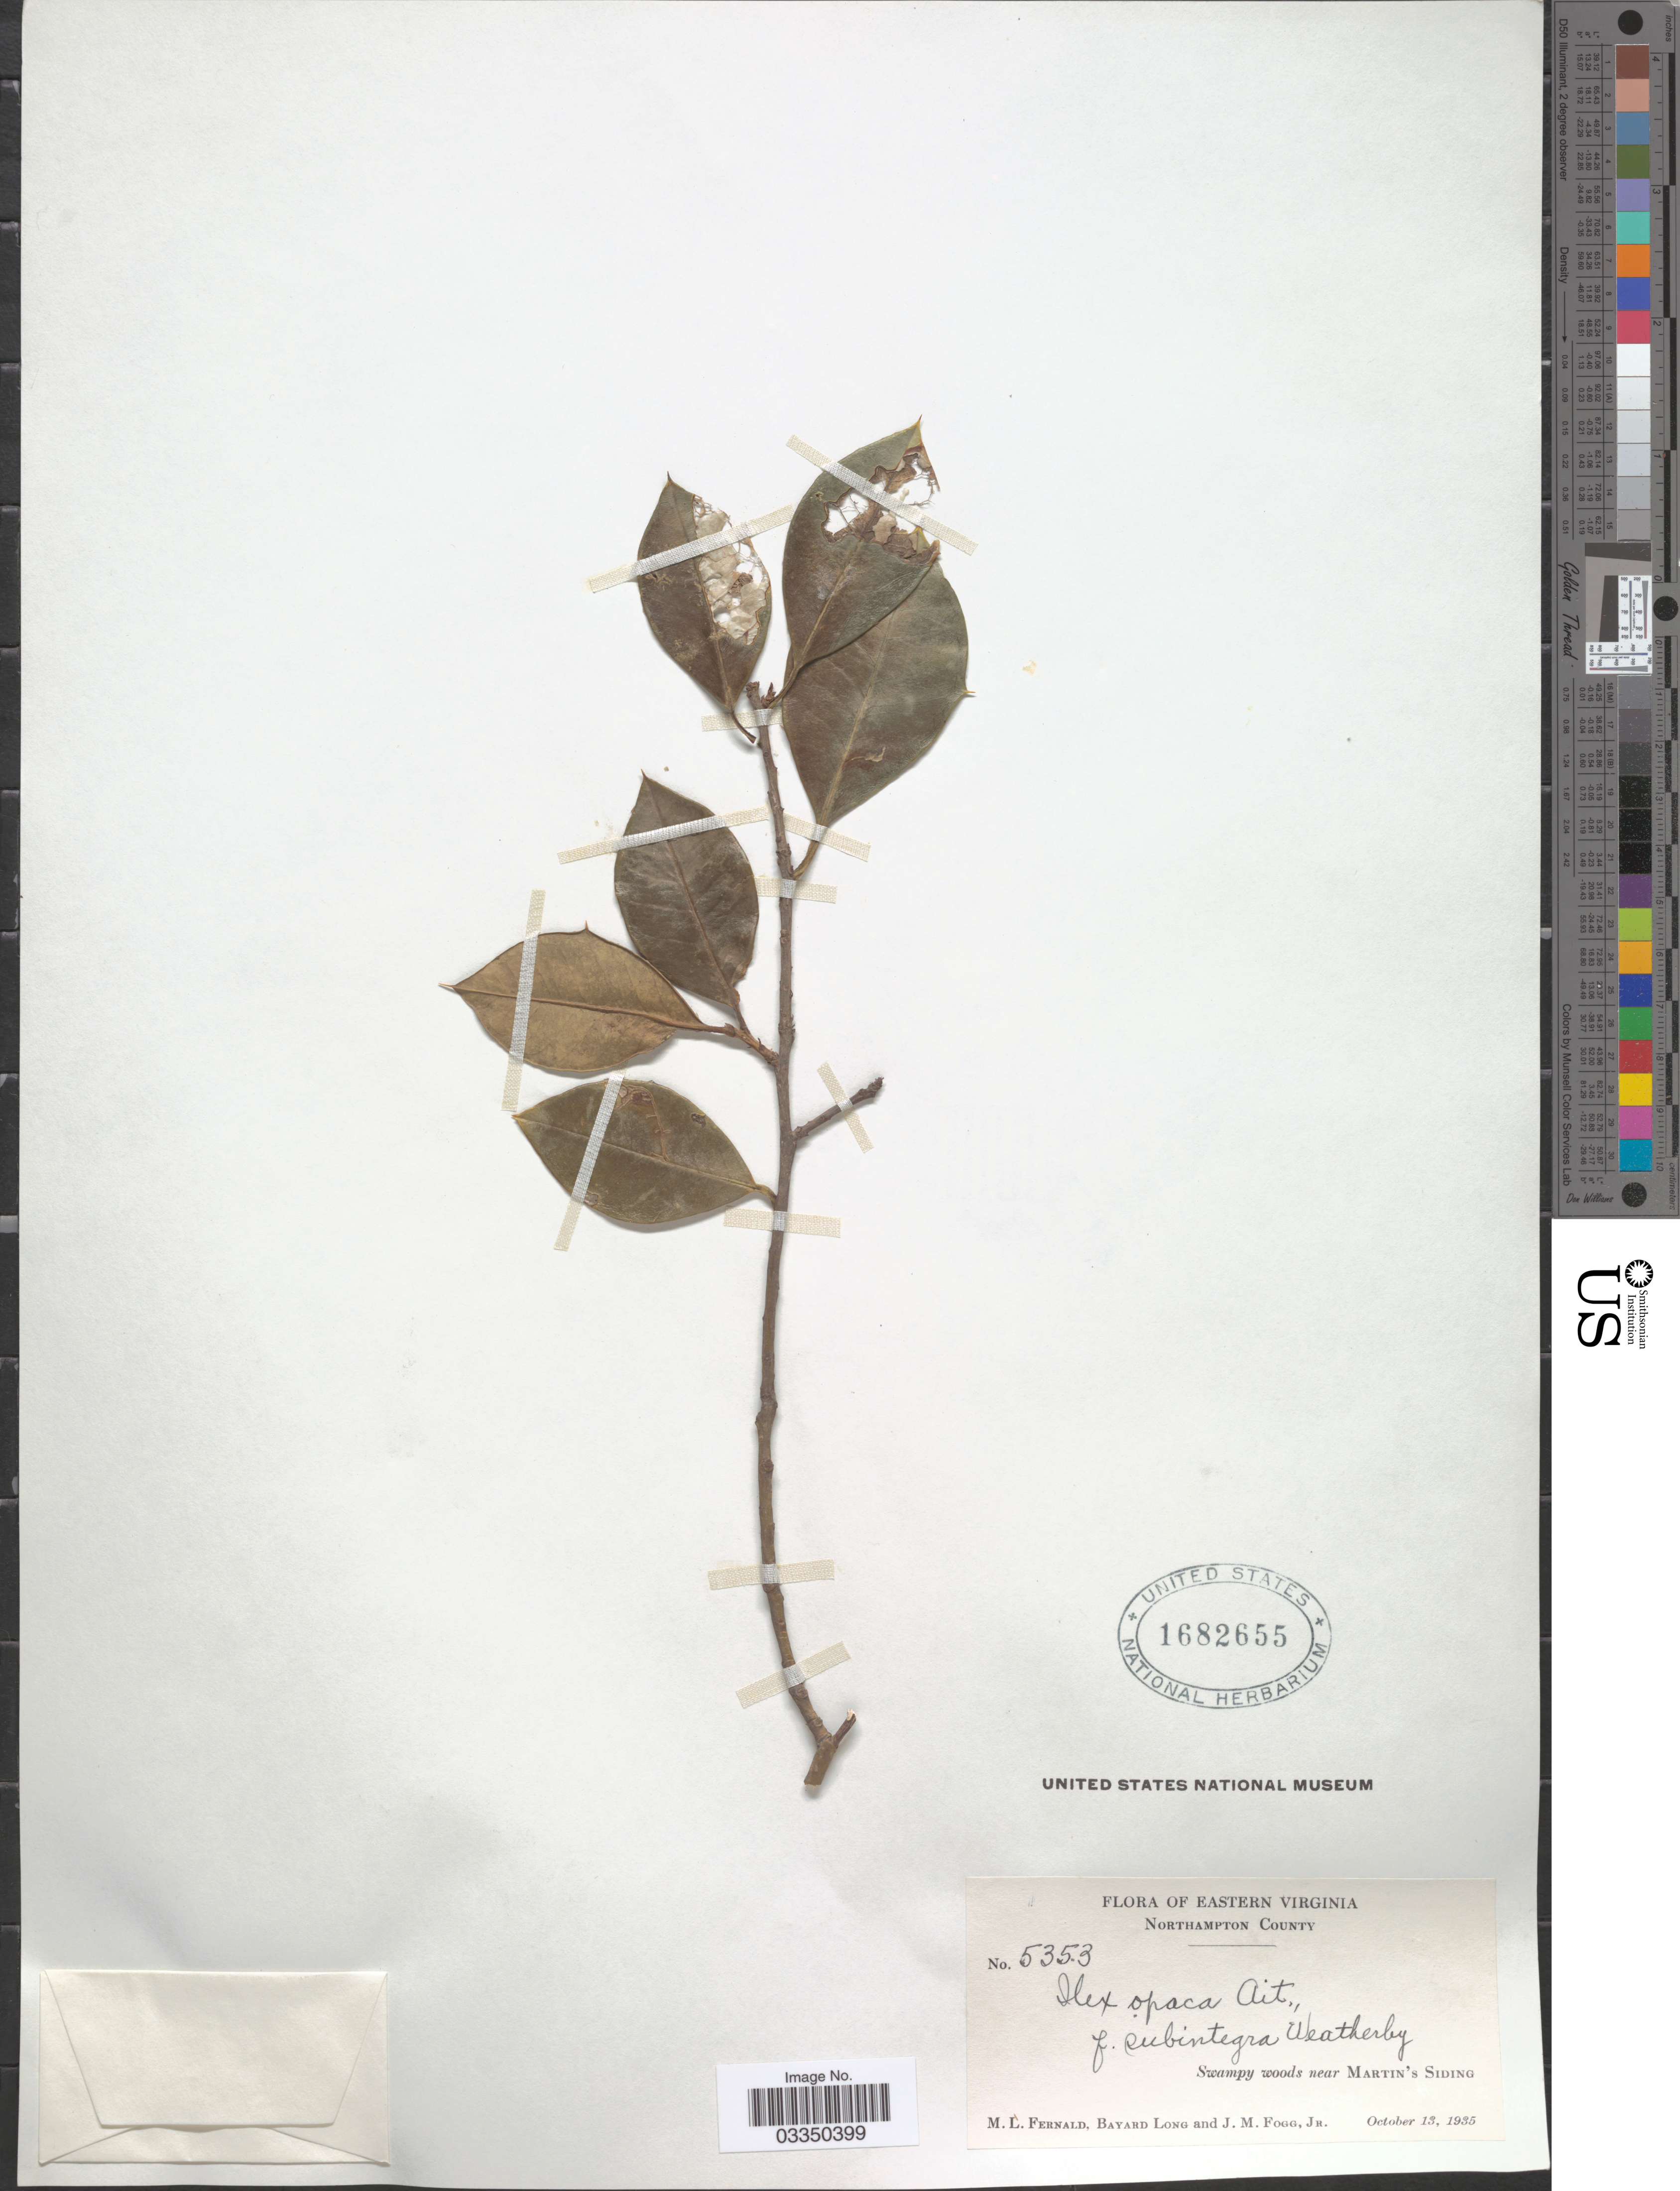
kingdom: Plantae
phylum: Tracheophyta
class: Magnoliopsida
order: Aquifoliales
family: Aquifoliaceae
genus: Ilex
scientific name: Ilex opaca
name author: Aiton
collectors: M. L. Fernald, B. Long & J. Fogg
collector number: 5353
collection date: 1935-10-13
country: United States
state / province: Virginia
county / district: Northampton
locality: Eastern Virginia. Swampy woods near Martin's Siding.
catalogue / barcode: US 1682655